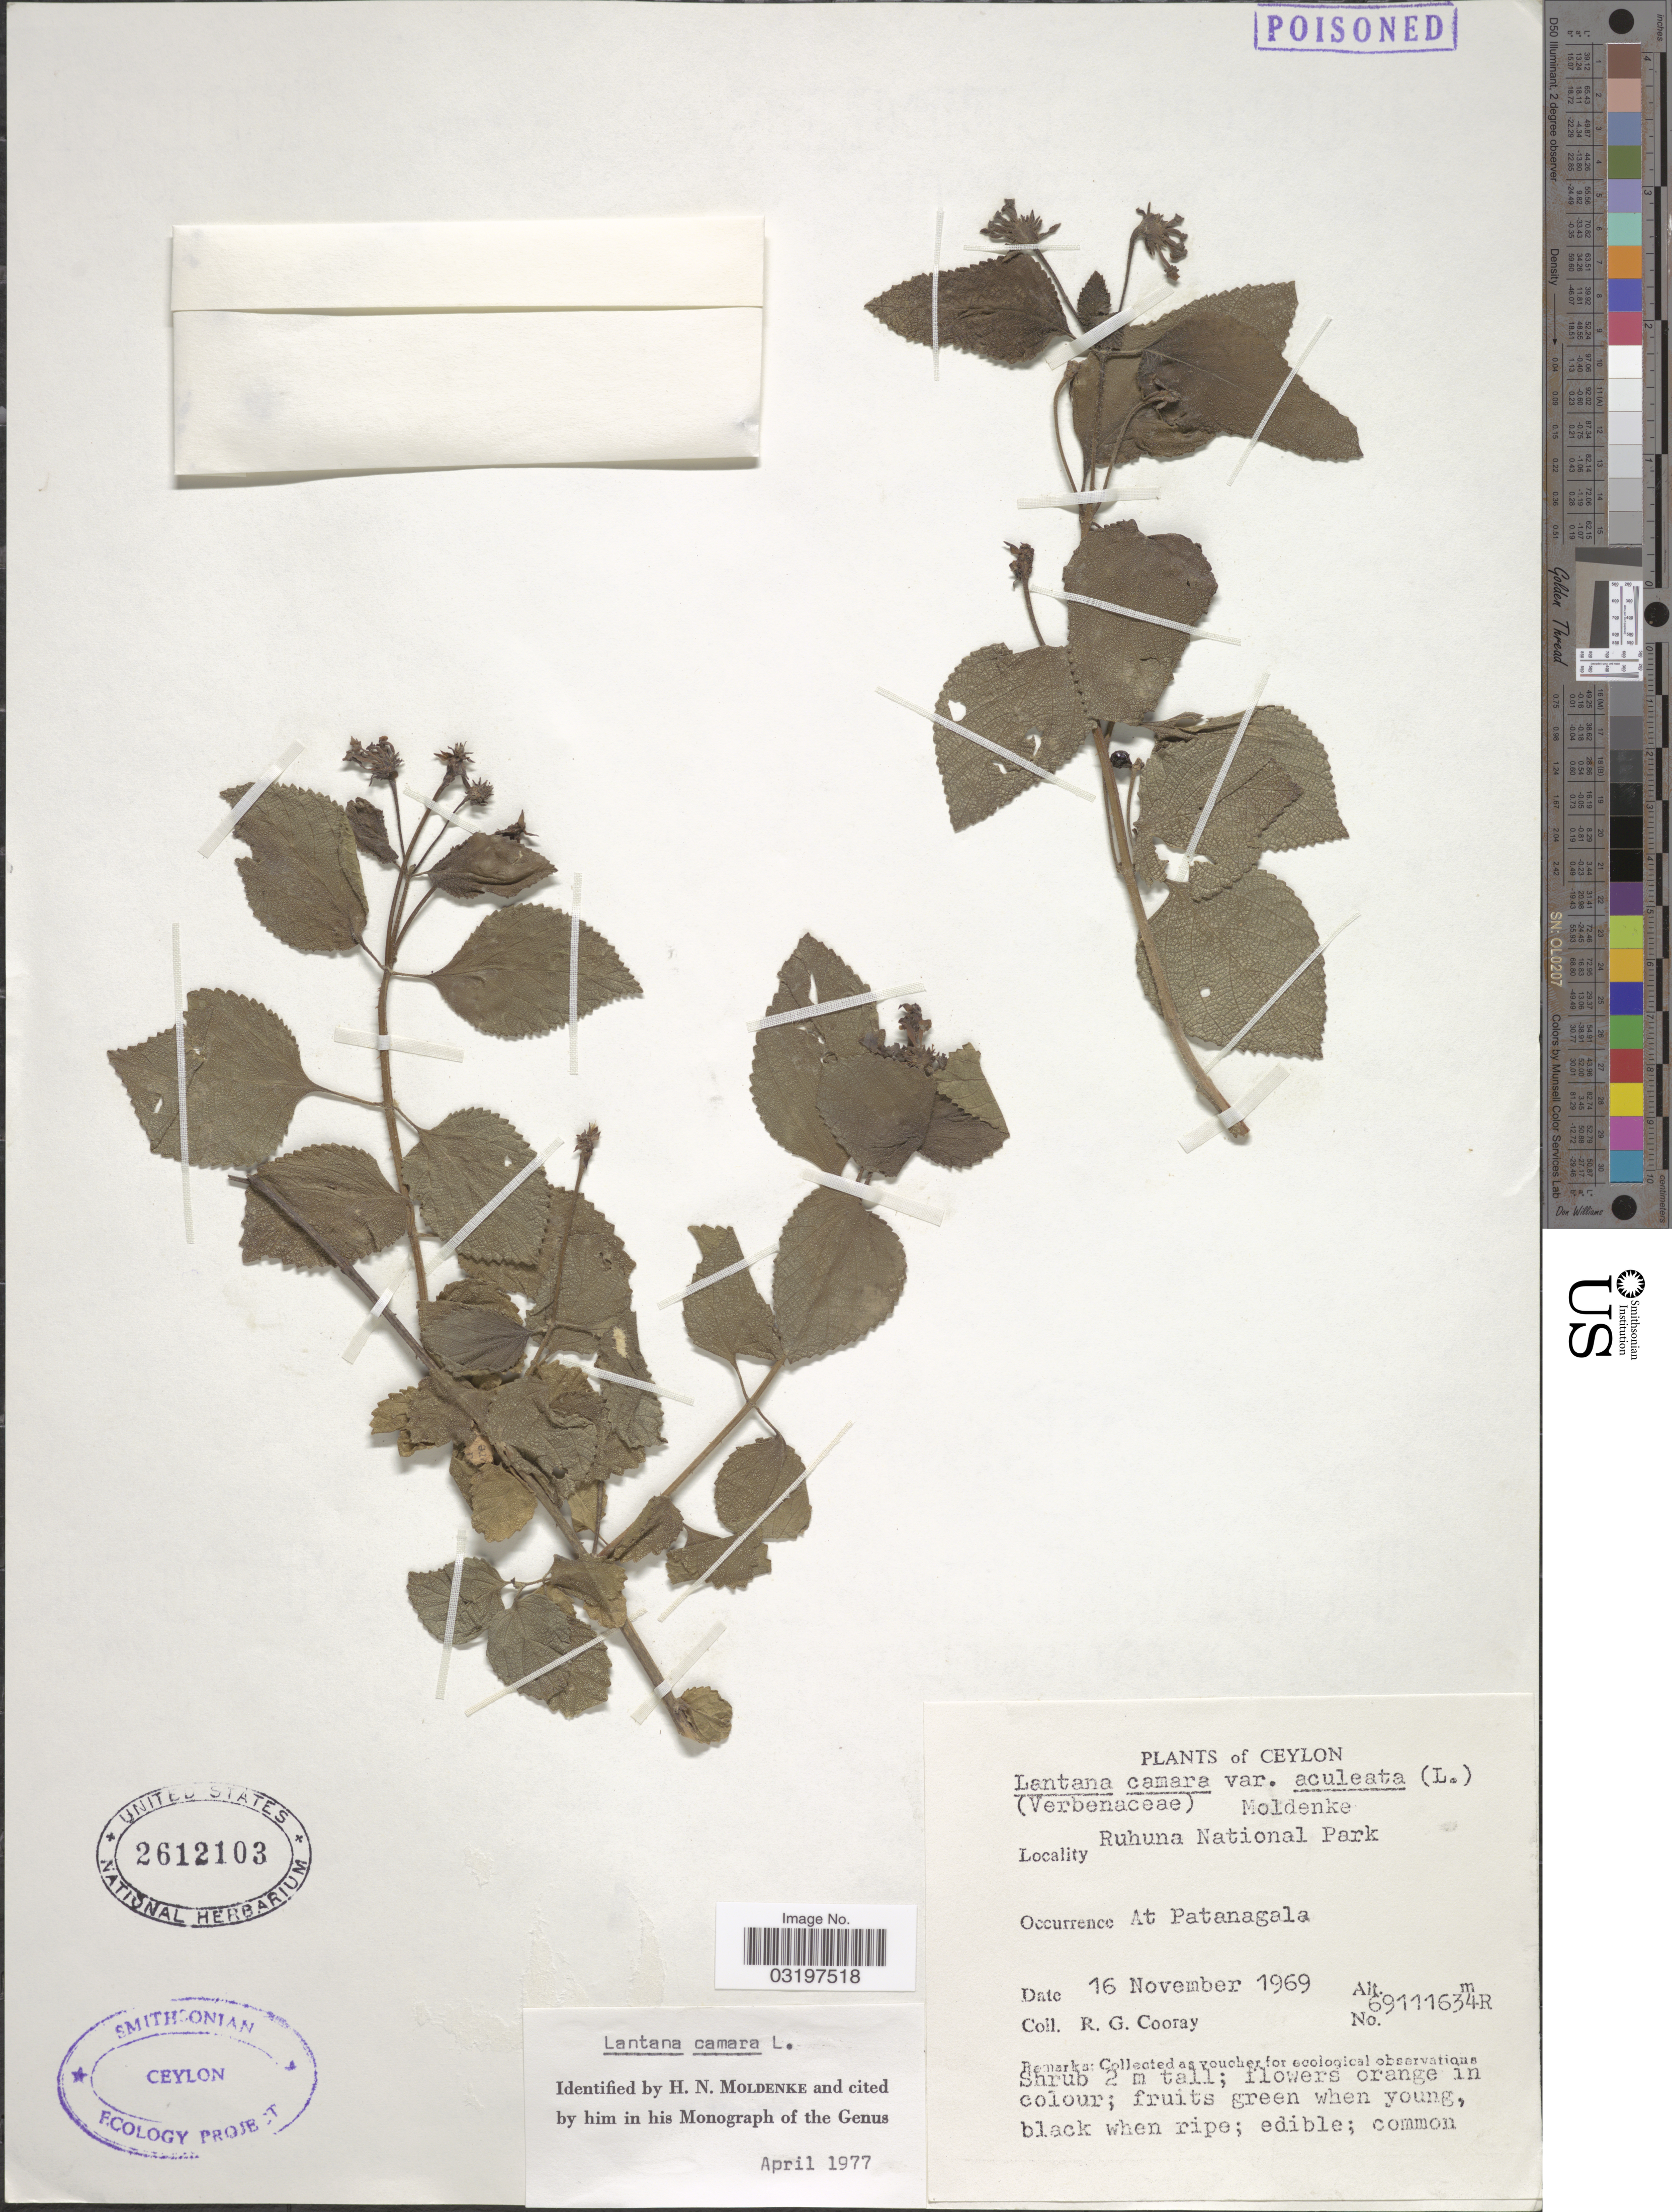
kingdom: Plantae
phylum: Tracheophyta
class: Magnoliopsida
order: Lamiales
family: Verbenaceae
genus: Lantana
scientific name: Lantana camara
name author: L.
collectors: R. Cooray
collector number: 69111634R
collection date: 1969-11-16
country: Sri Lanka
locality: Ceylon. Ruhuna National Park. At Patanagala.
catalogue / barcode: US 2612103